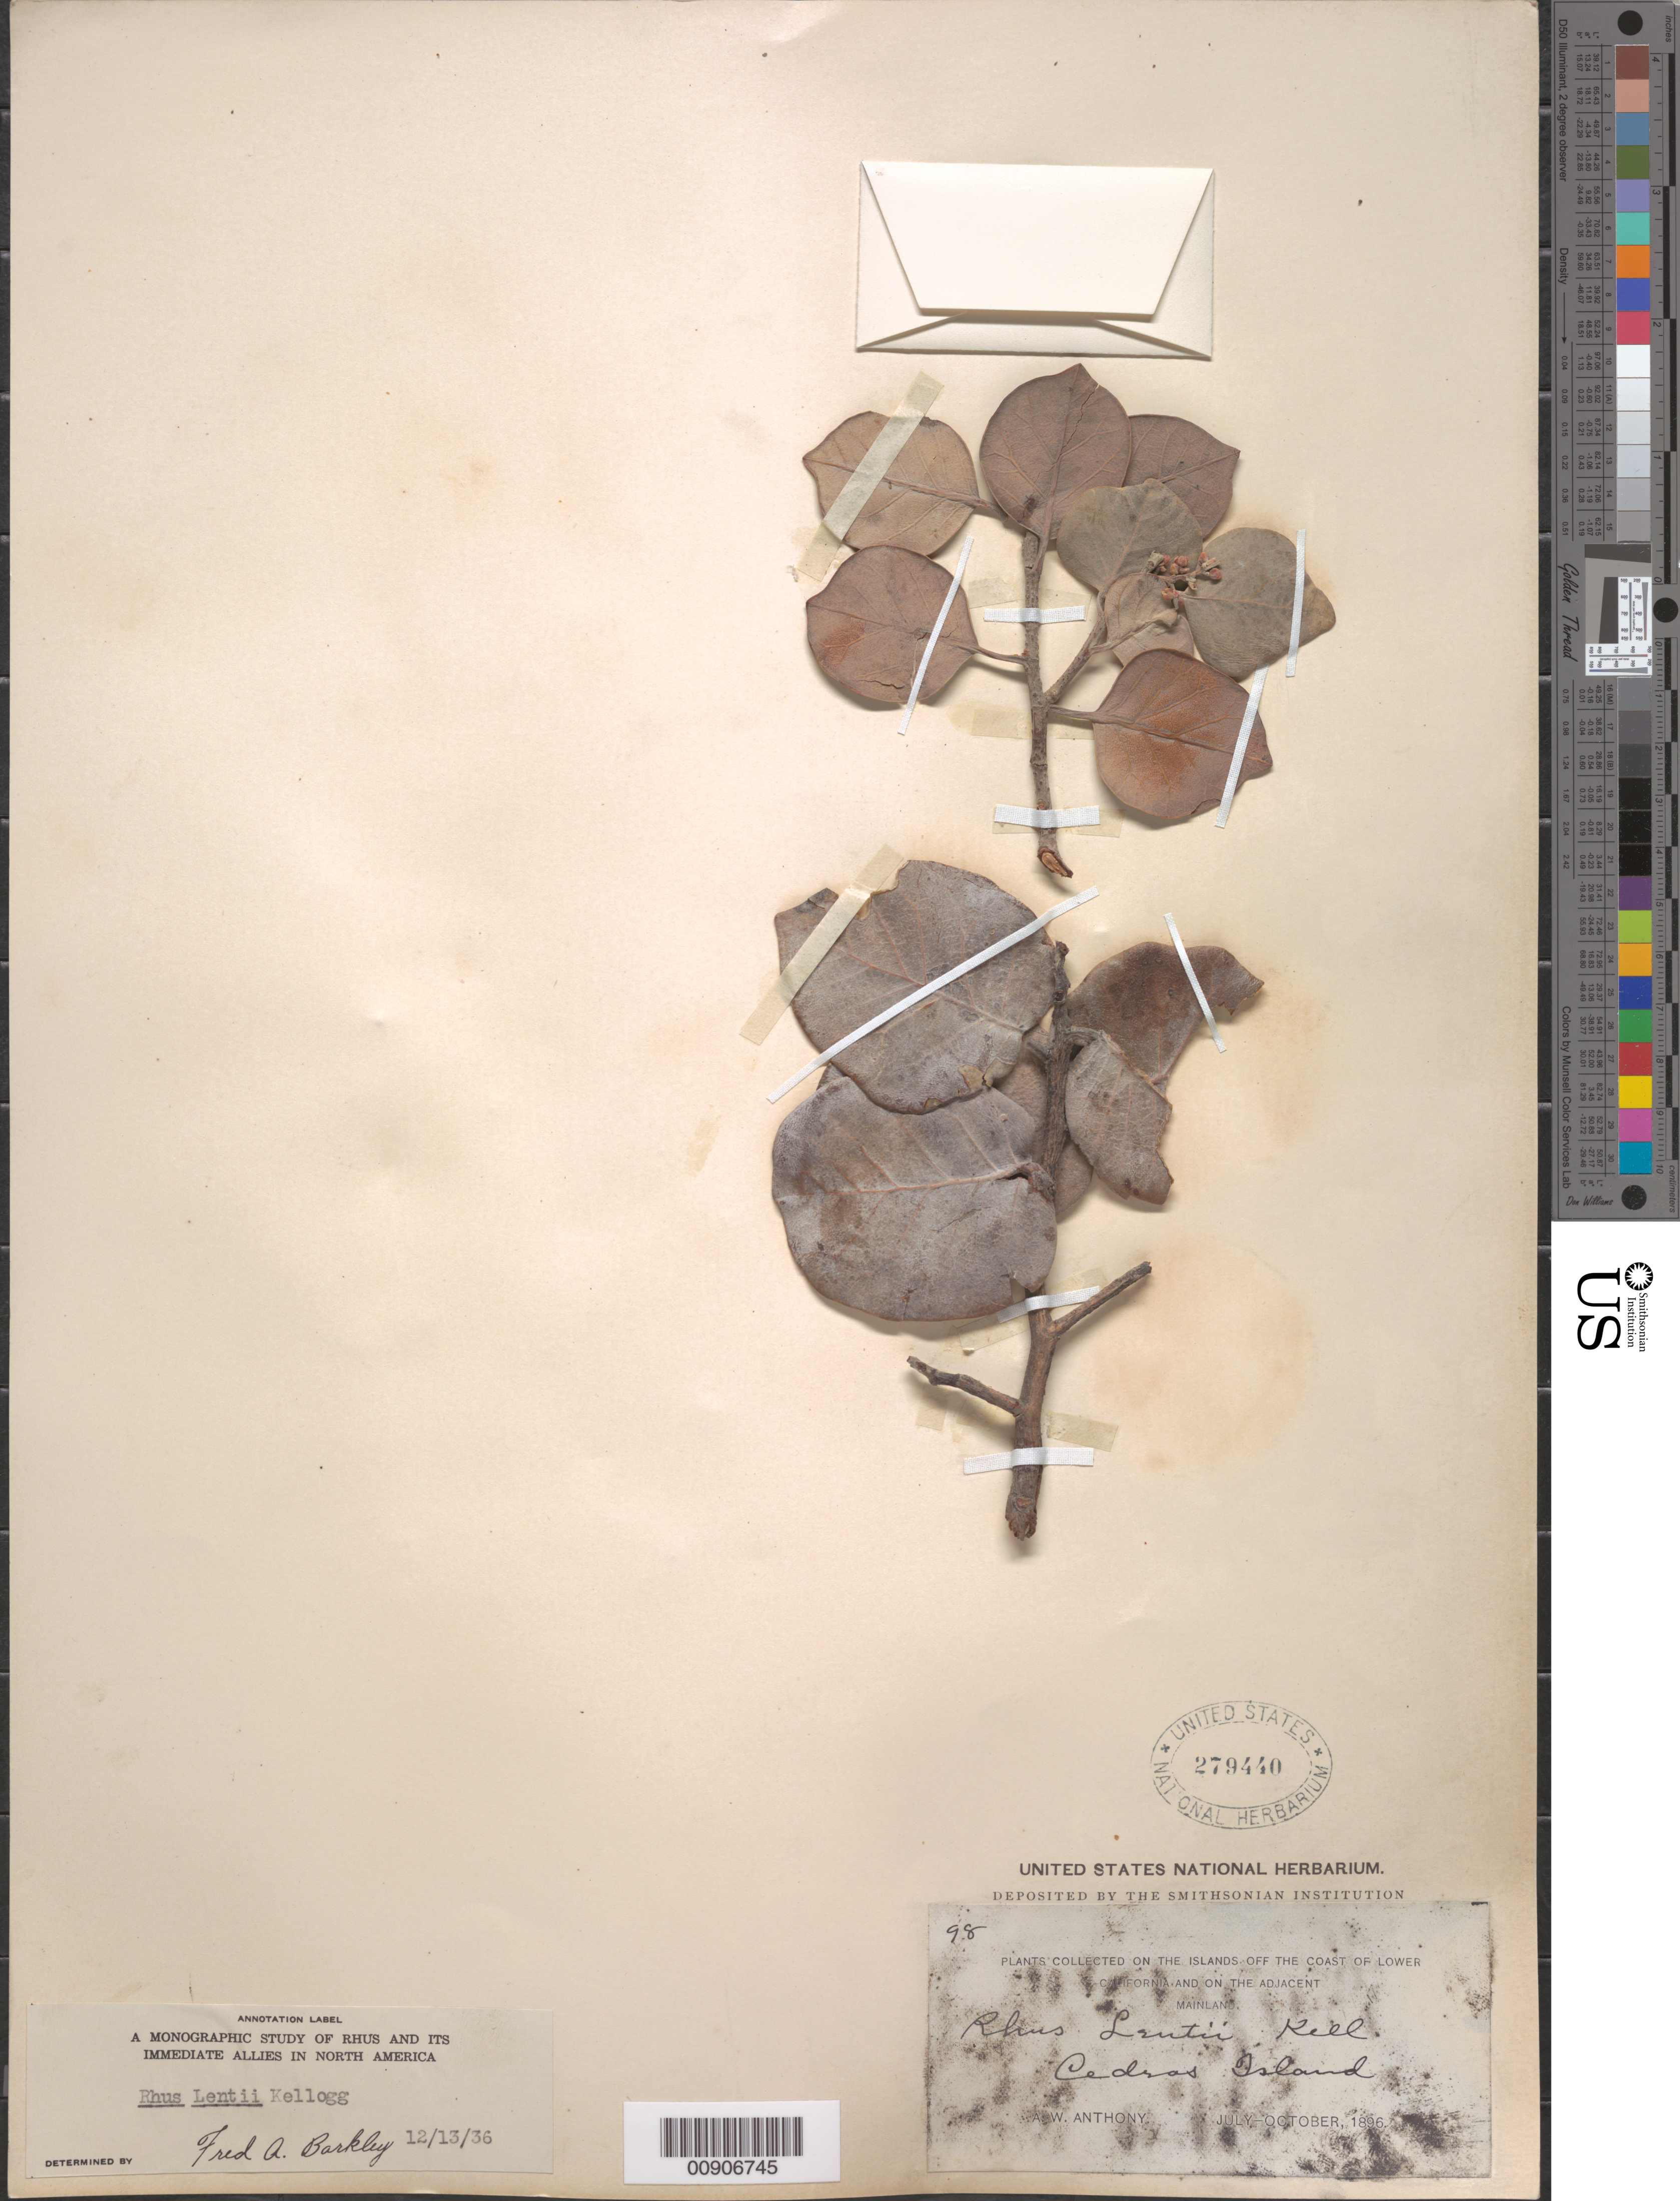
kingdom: Plantae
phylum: Tracheophyta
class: Magnoliopsida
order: Sapindales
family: Anacardiaceae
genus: Rhus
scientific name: Rhus lentii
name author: Kellogg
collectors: A. W. Anthony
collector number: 98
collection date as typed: Jul 1896 to -- Oct 1896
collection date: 1896-07/1896-10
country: Mexico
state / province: Baja California Norte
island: Cedros I.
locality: Cedros Island.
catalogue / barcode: US 279440